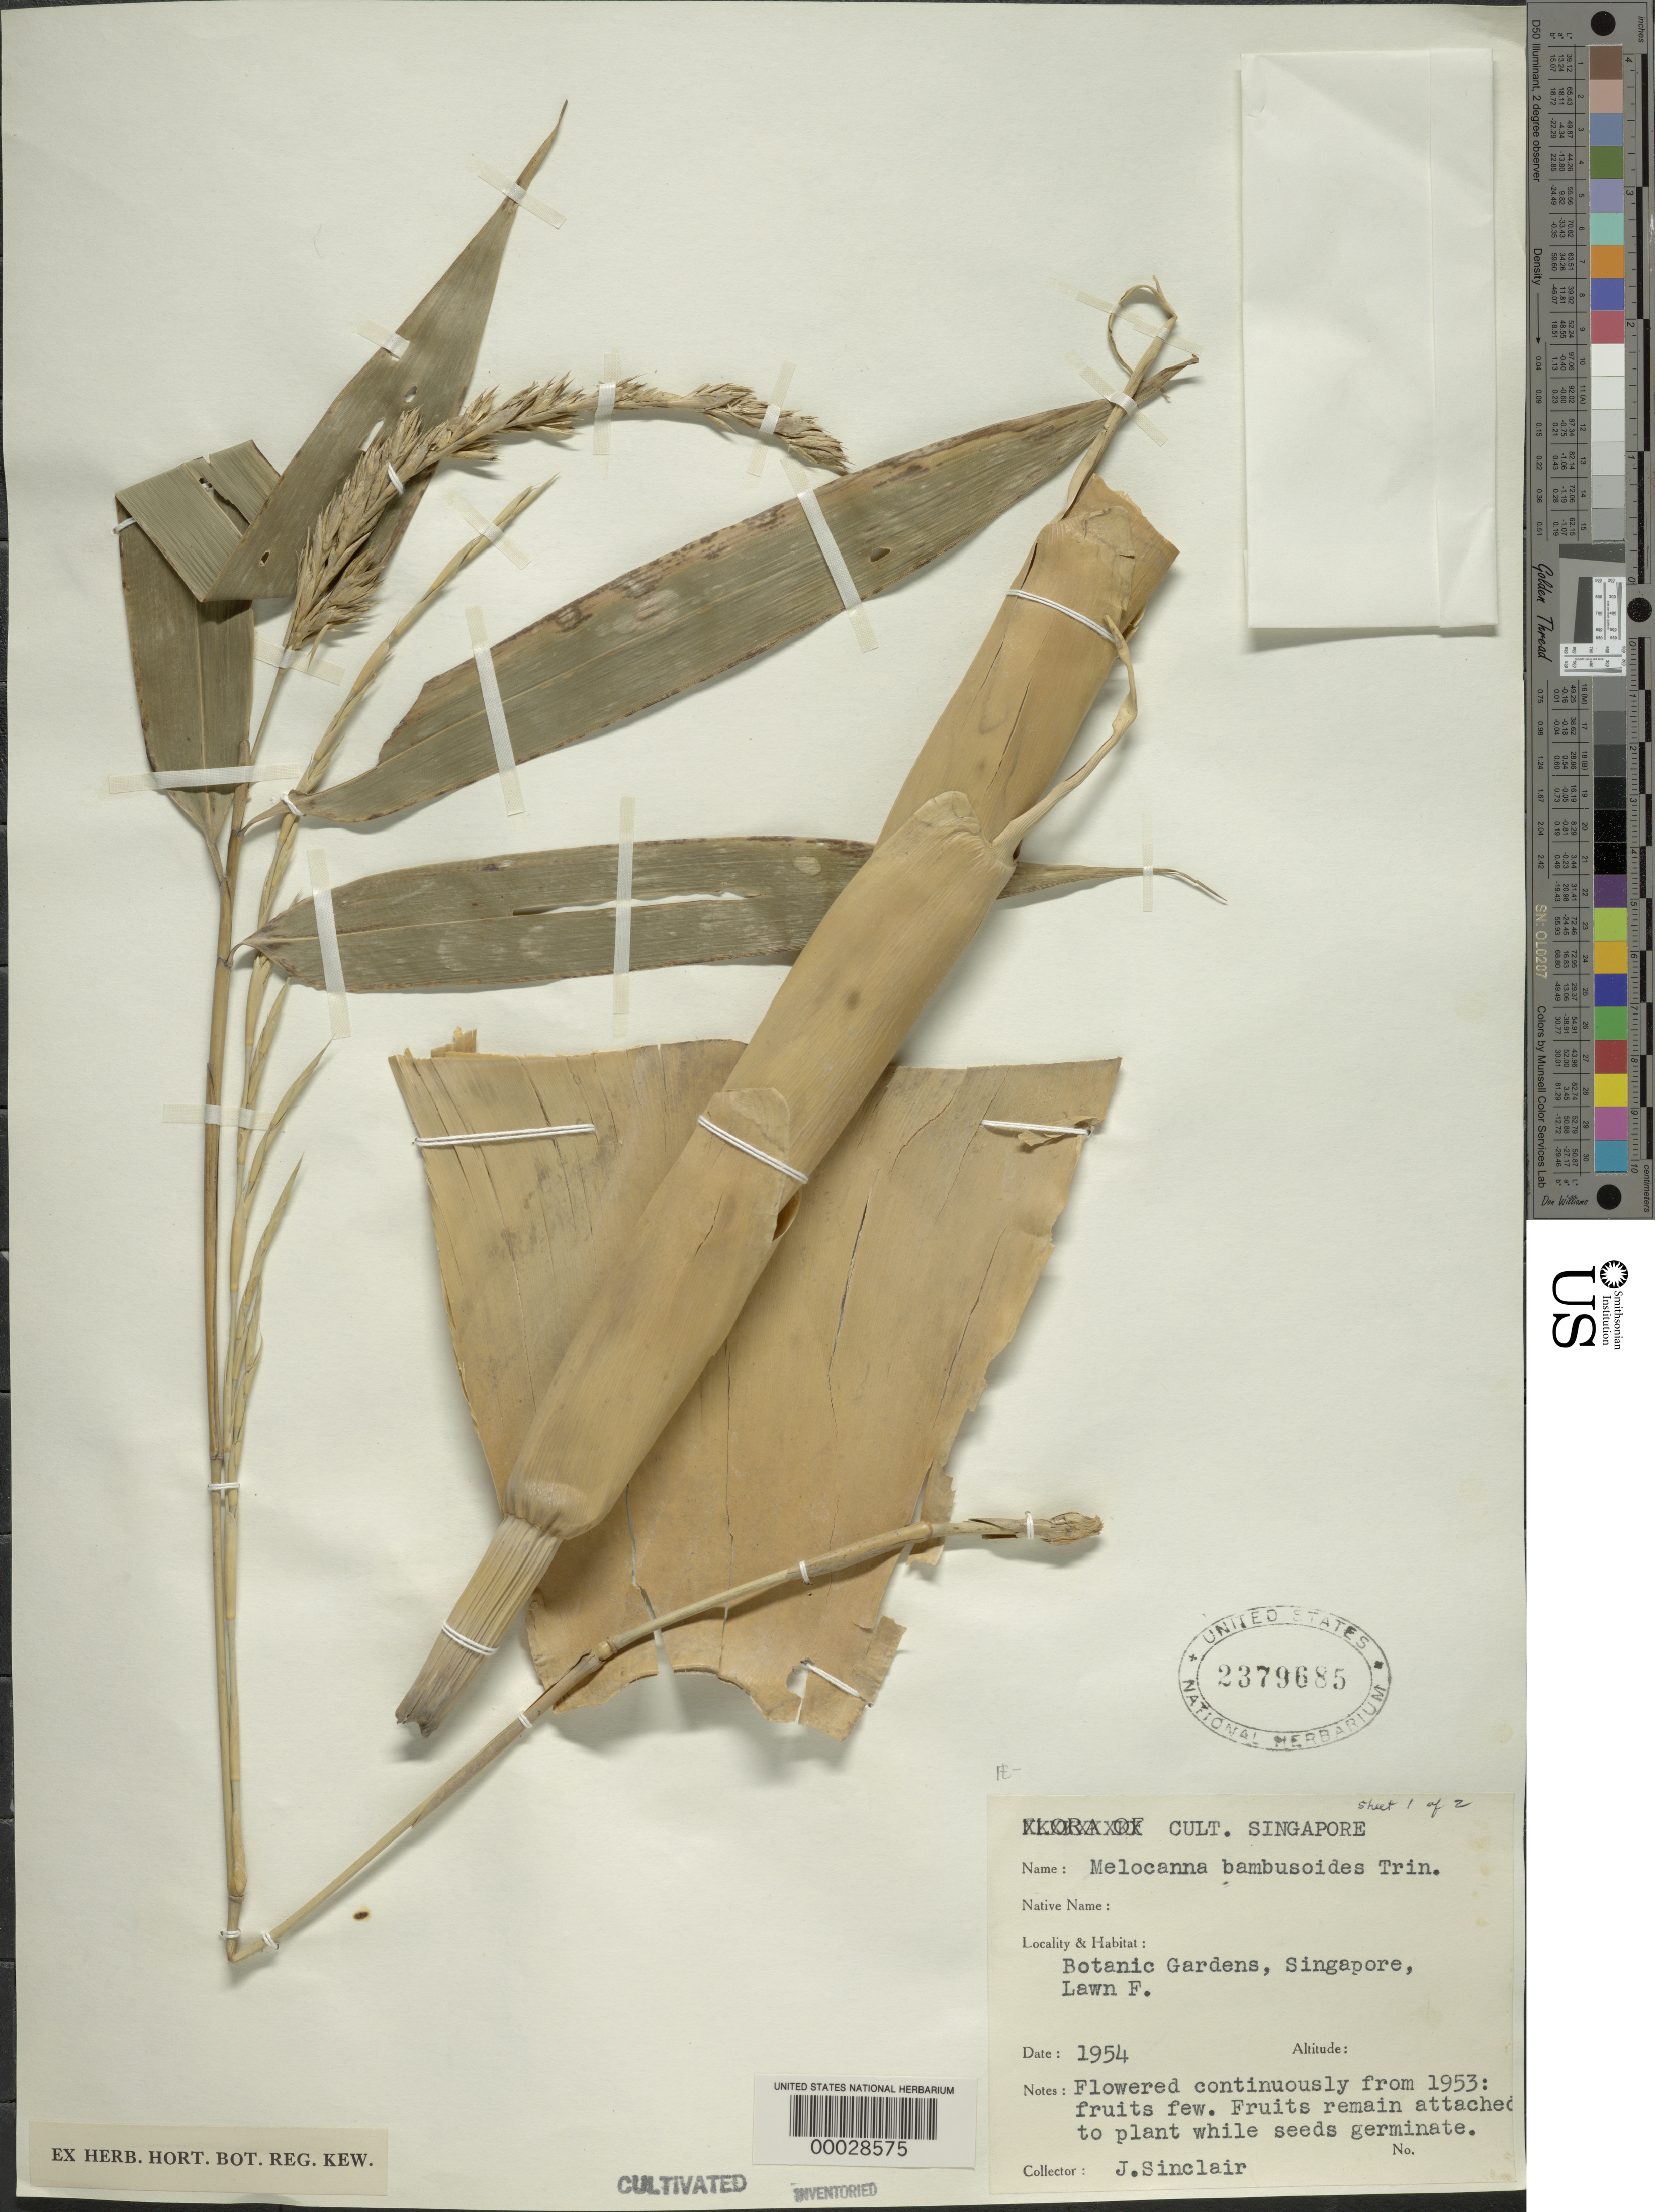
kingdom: Plantae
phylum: Tracheophyta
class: Liliopsida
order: Poales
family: Poaceae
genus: Melocanna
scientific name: Melocanna baccifera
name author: (Roxb.) Kurz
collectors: J. Sinclair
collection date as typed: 1954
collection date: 1954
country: Singapore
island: Singapore Island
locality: Botanic gardens [Malay Peninsula]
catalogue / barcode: US 2379685